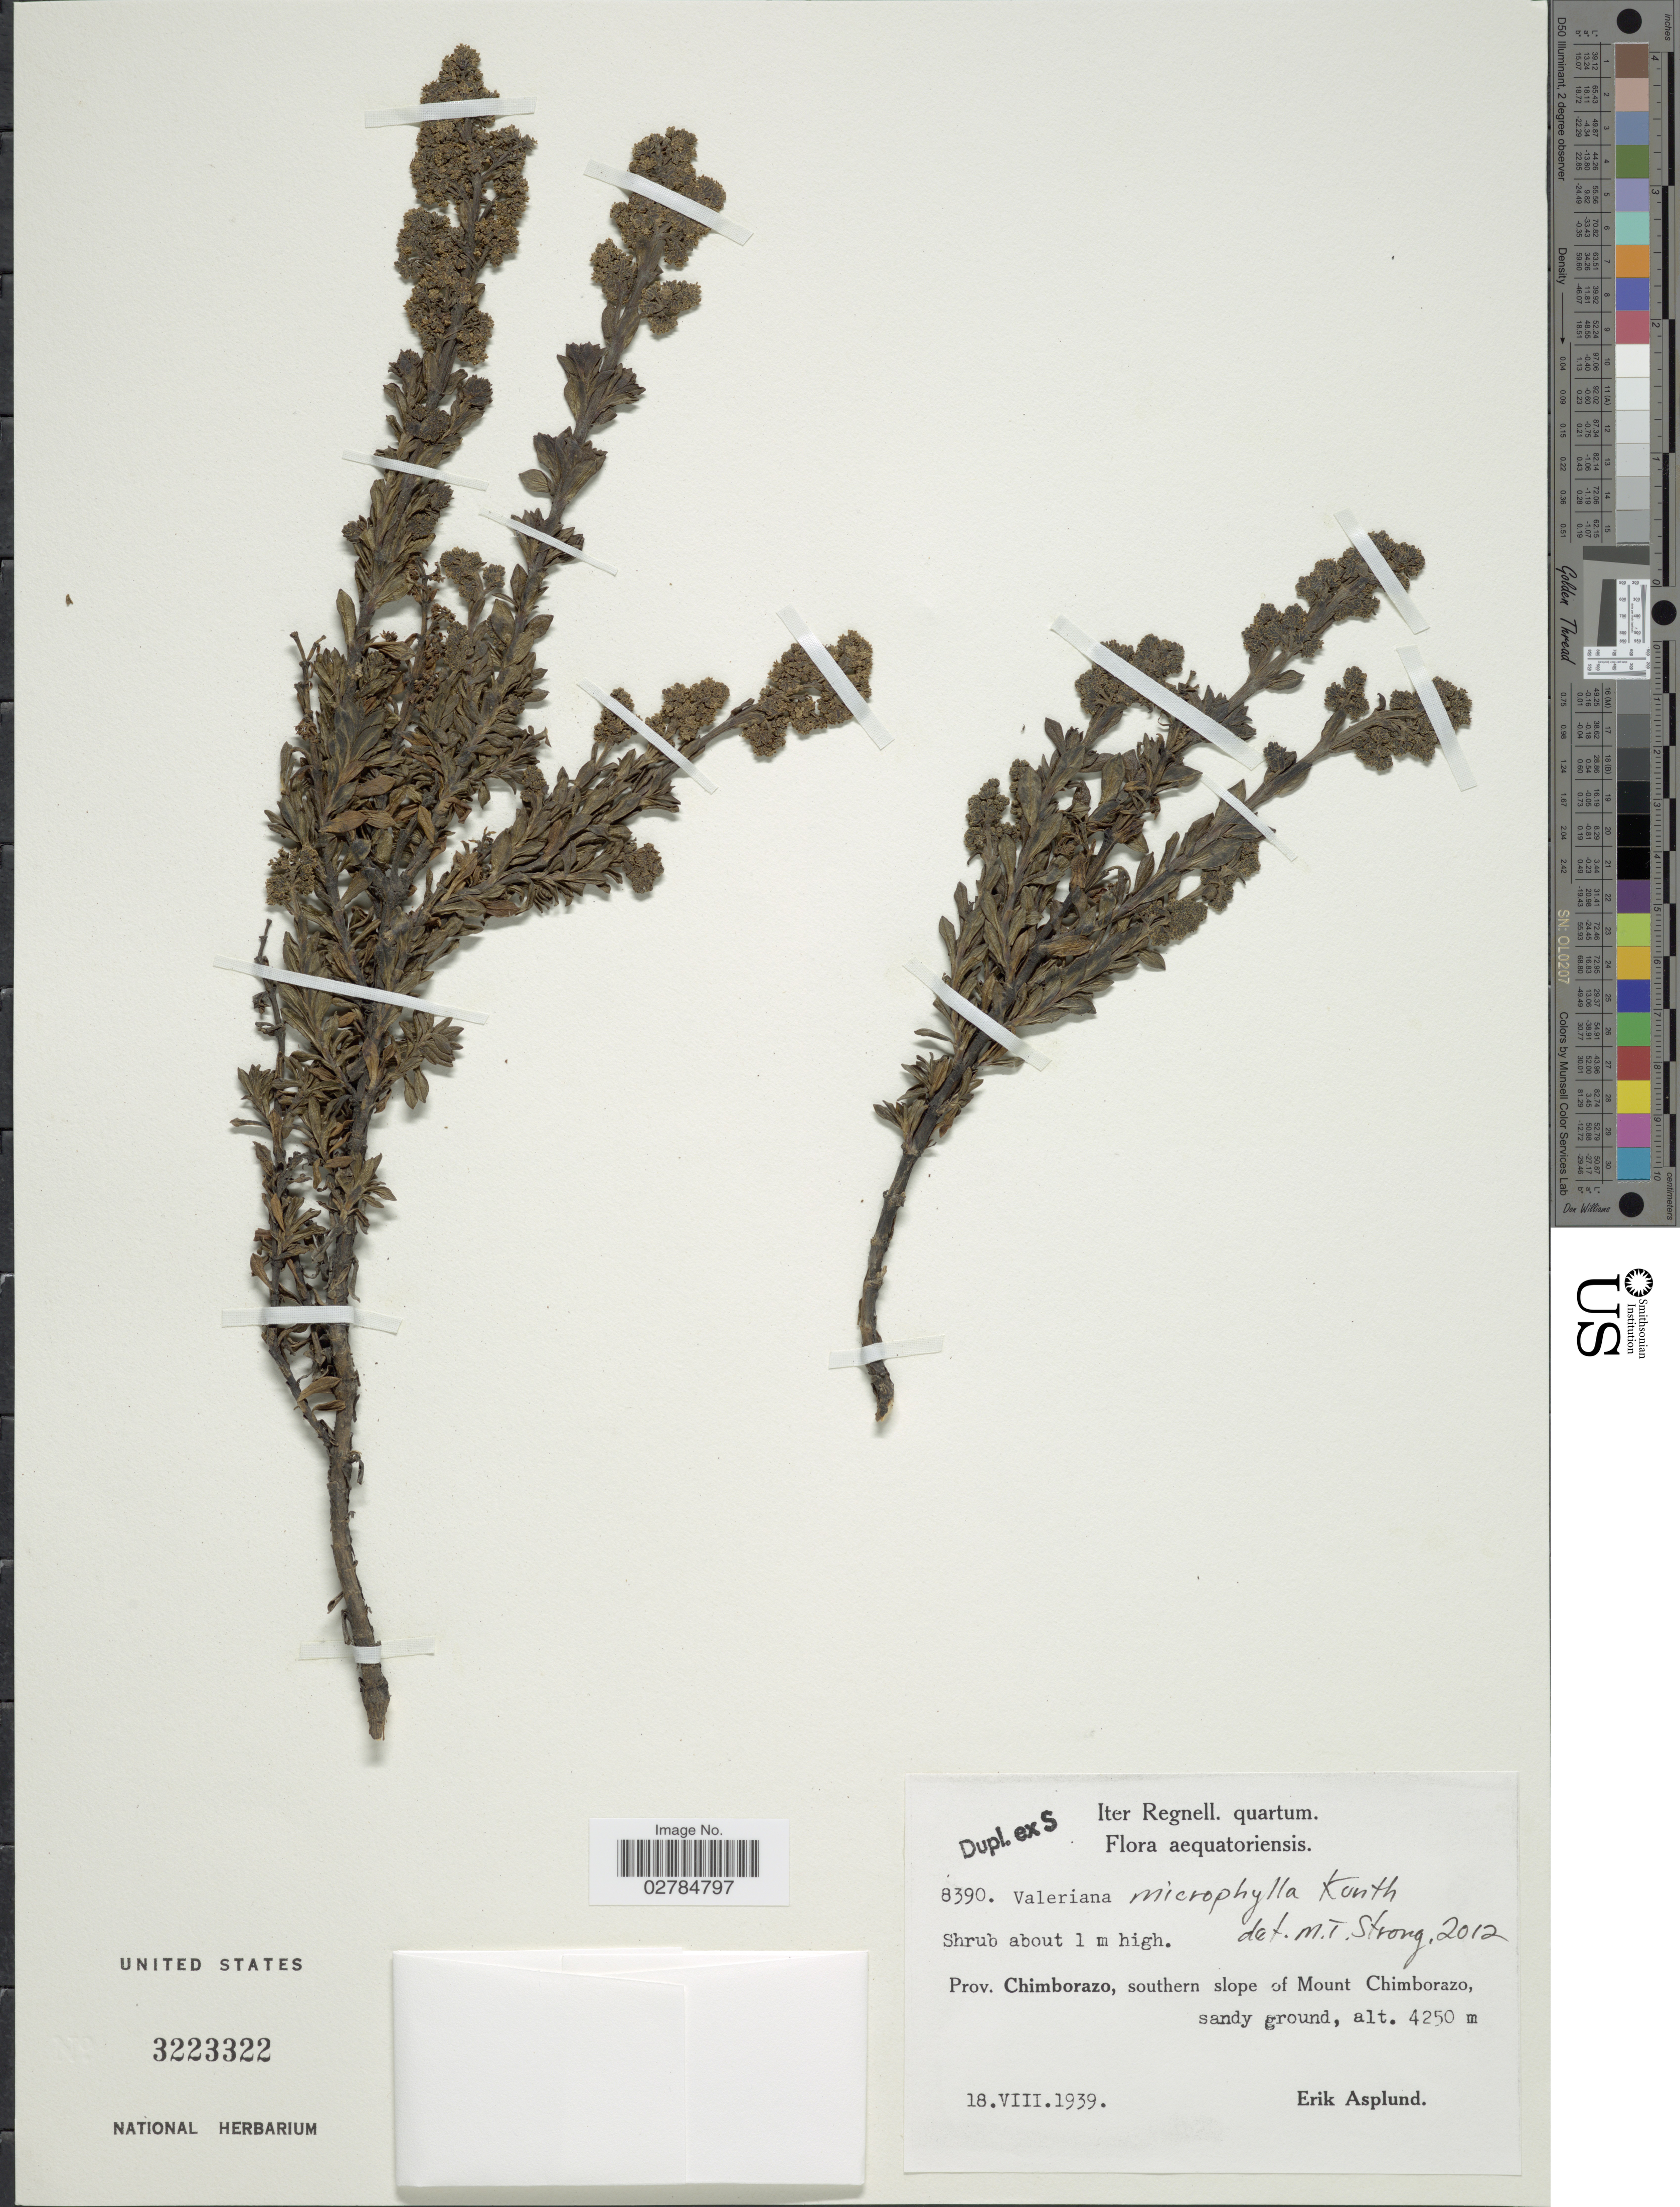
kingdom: Plantae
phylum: Tracheophyta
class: Magnoliopsida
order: Dipsacales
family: Caprifoliaceae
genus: Valeriana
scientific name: Valeriana microphylla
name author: Kunth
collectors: E. Asplund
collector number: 8390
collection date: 1939-08-18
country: Ecuador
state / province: Chimborazo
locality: Aequatoriensis. Southern slope of Mount Chimborazo.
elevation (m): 4250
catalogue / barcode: US 3223322